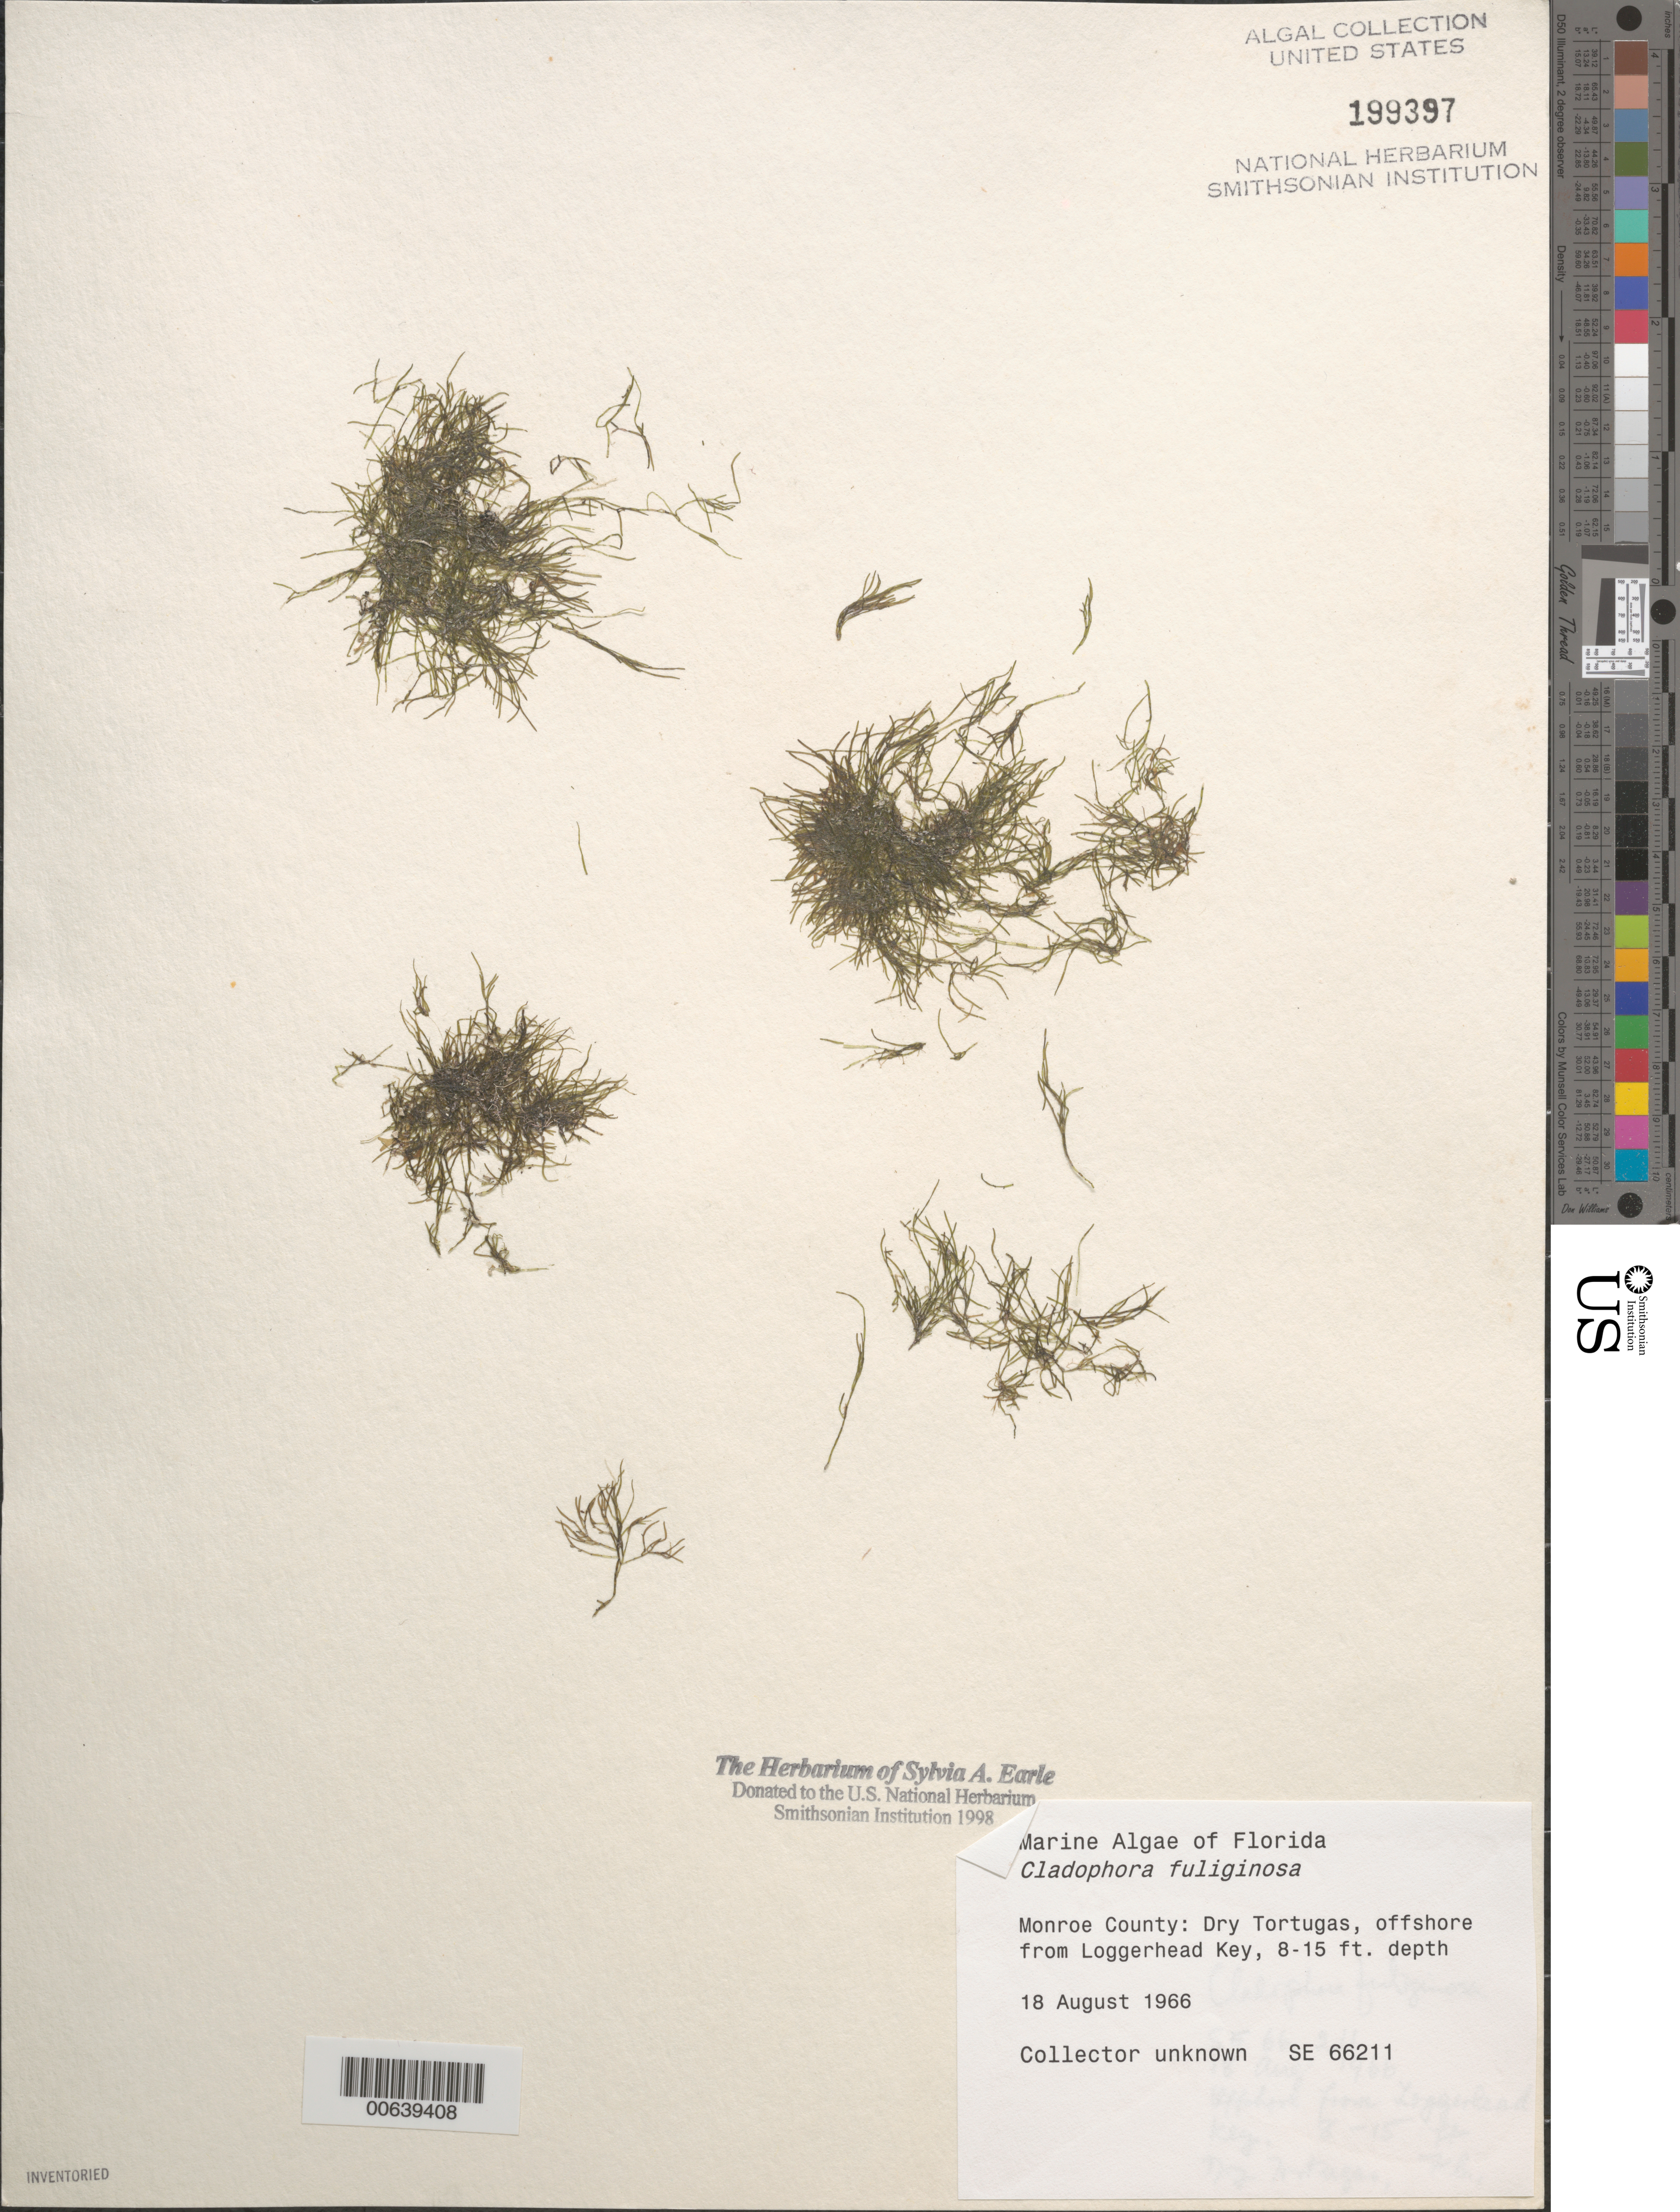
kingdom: Plantae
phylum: Chlorophyta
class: Ulvophyceae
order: Cladophorales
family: Cladophoraceae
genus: Cladophora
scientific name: Cladophora fuliginosa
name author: Kütz.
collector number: SE 66211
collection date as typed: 18 Aug 1966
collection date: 1966-08-18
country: United States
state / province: Florida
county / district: Monroe County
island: Dry Tortugas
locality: Off Loggerhead Key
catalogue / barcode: US 199397